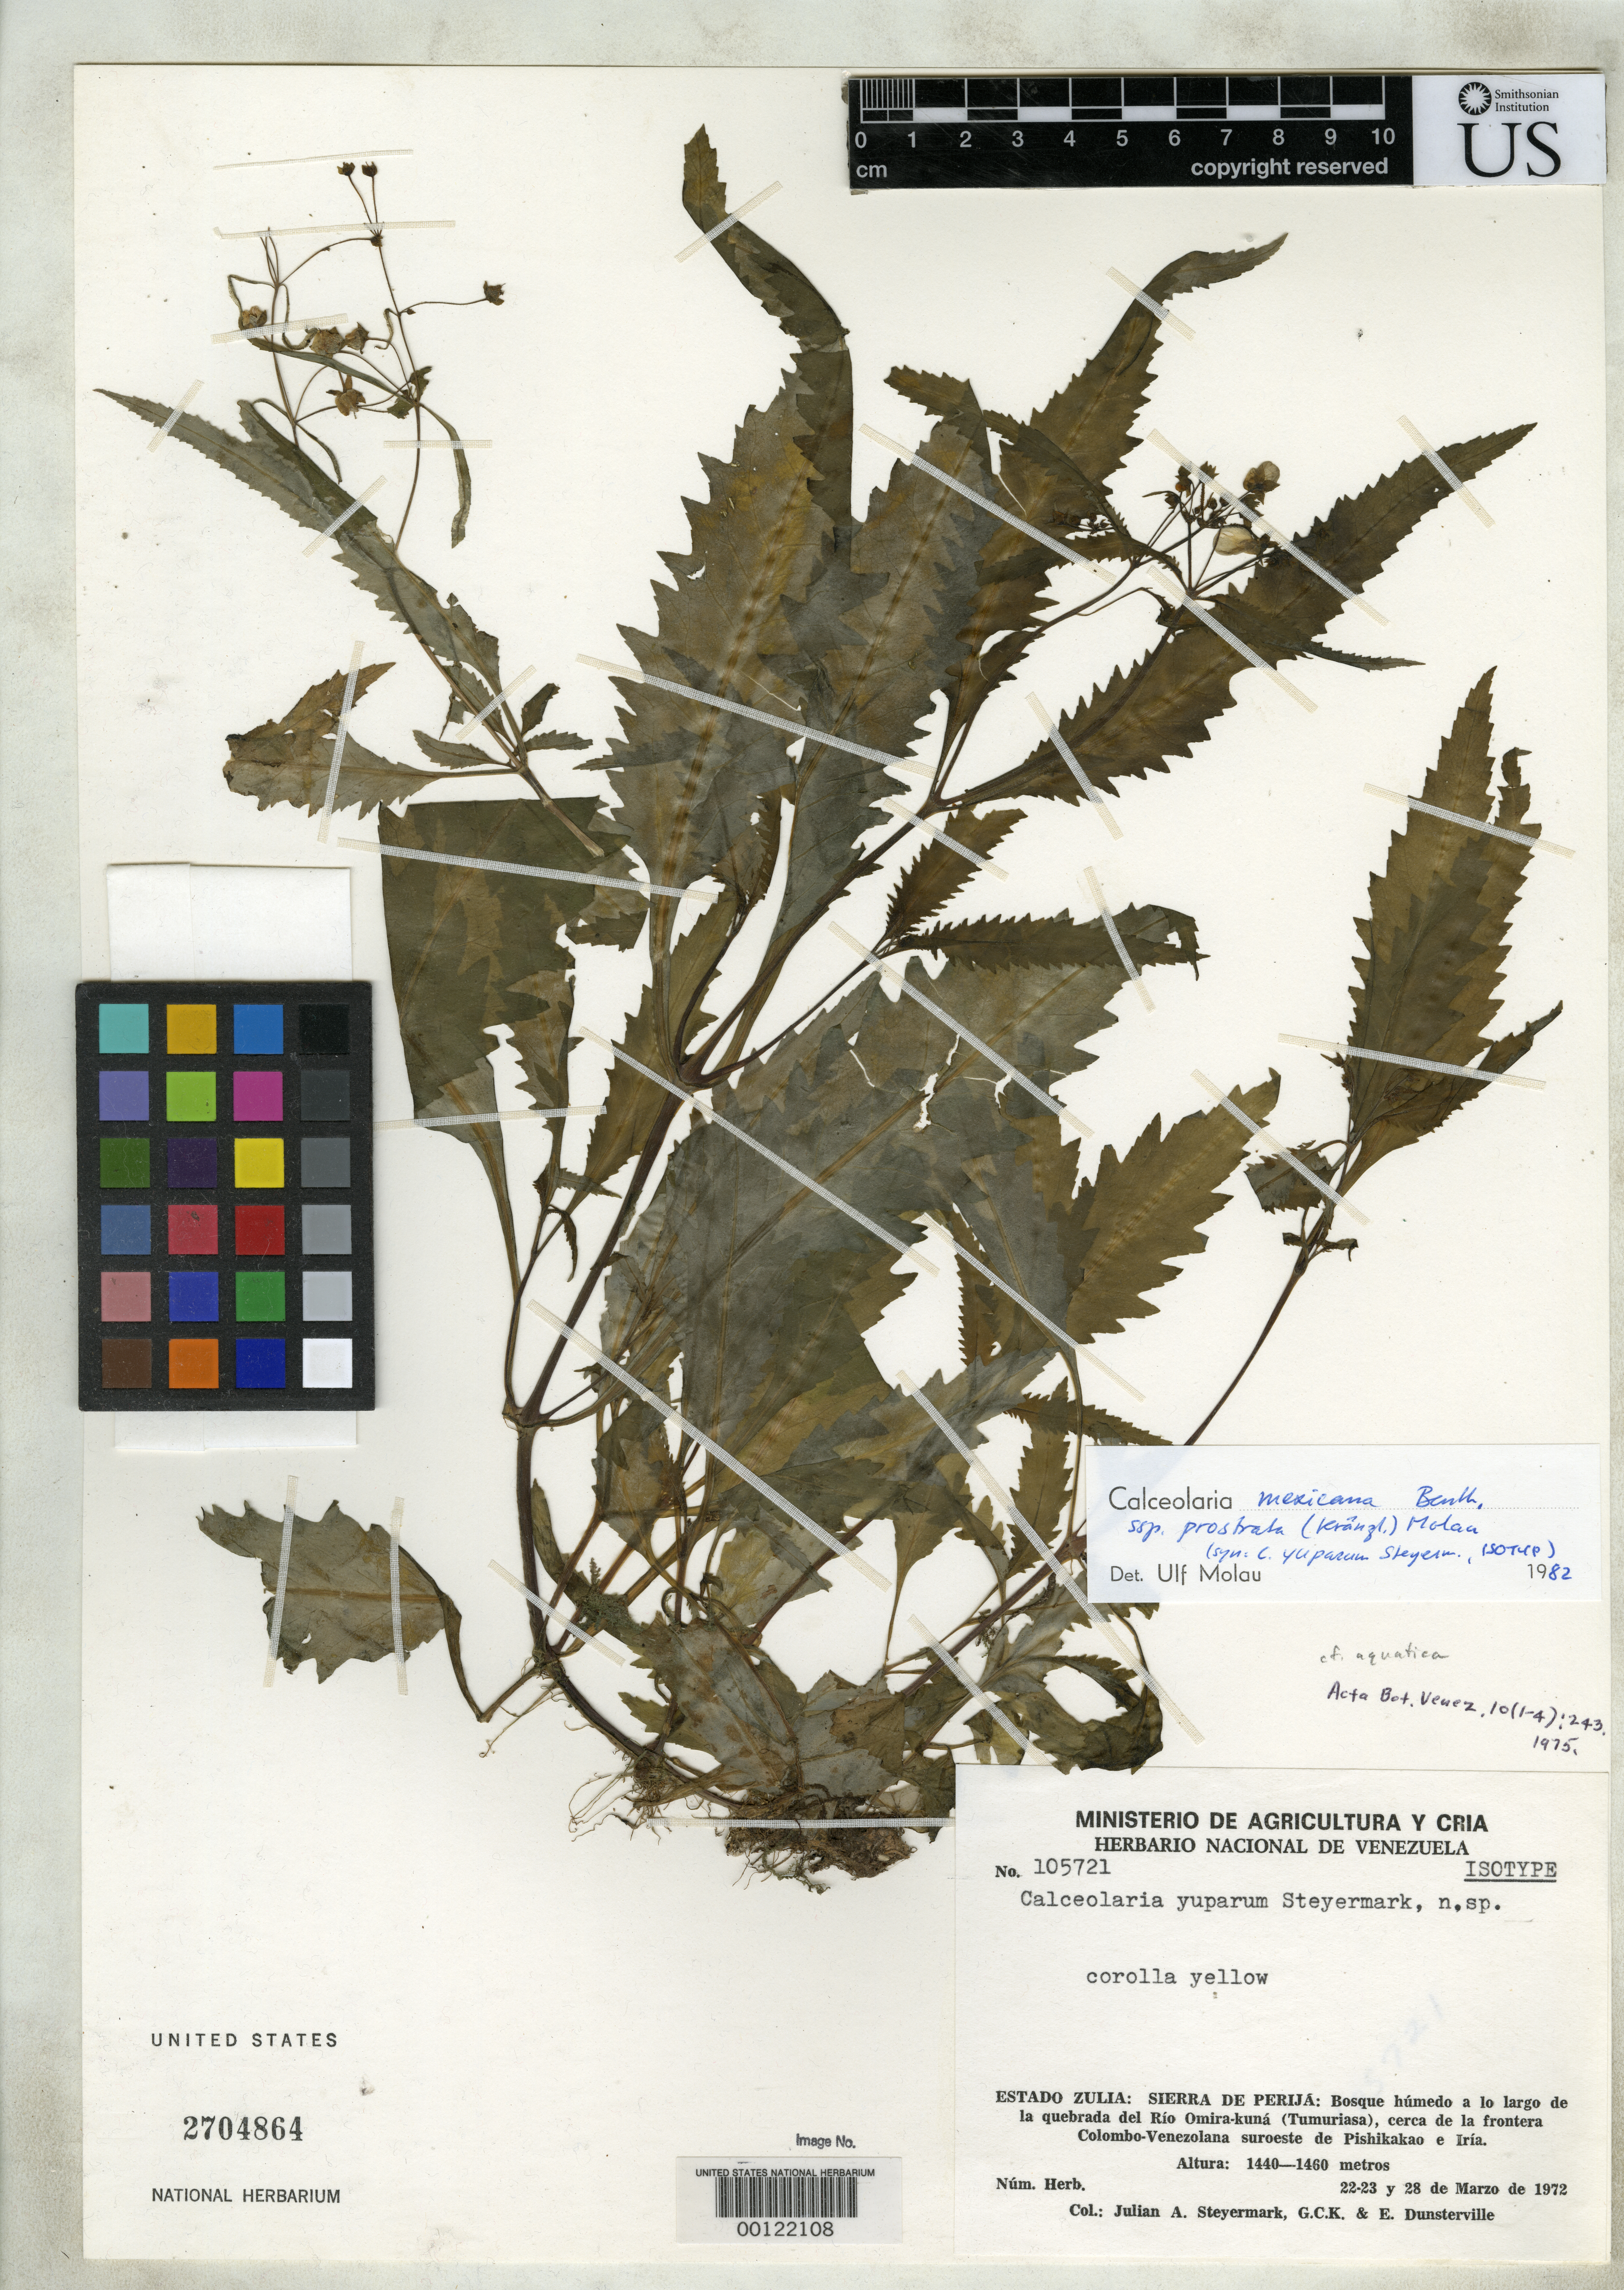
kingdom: Plantae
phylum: Tracheophyta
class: Magnoliopsida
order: Lamiales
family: Calceolariaceae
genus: Calceolaria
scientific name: Calceolaria yuparum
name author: Steyerm.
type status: Isotype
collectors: J. Steyermark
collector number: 105721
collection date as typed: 22 Mar 1972 to 28 Mar 1972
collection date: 1972-03-22/1972-03-28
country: Venezuela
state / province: Zulia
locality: Sierra de Perija, Rio Omira-Kuna.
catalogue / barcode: US 2704864